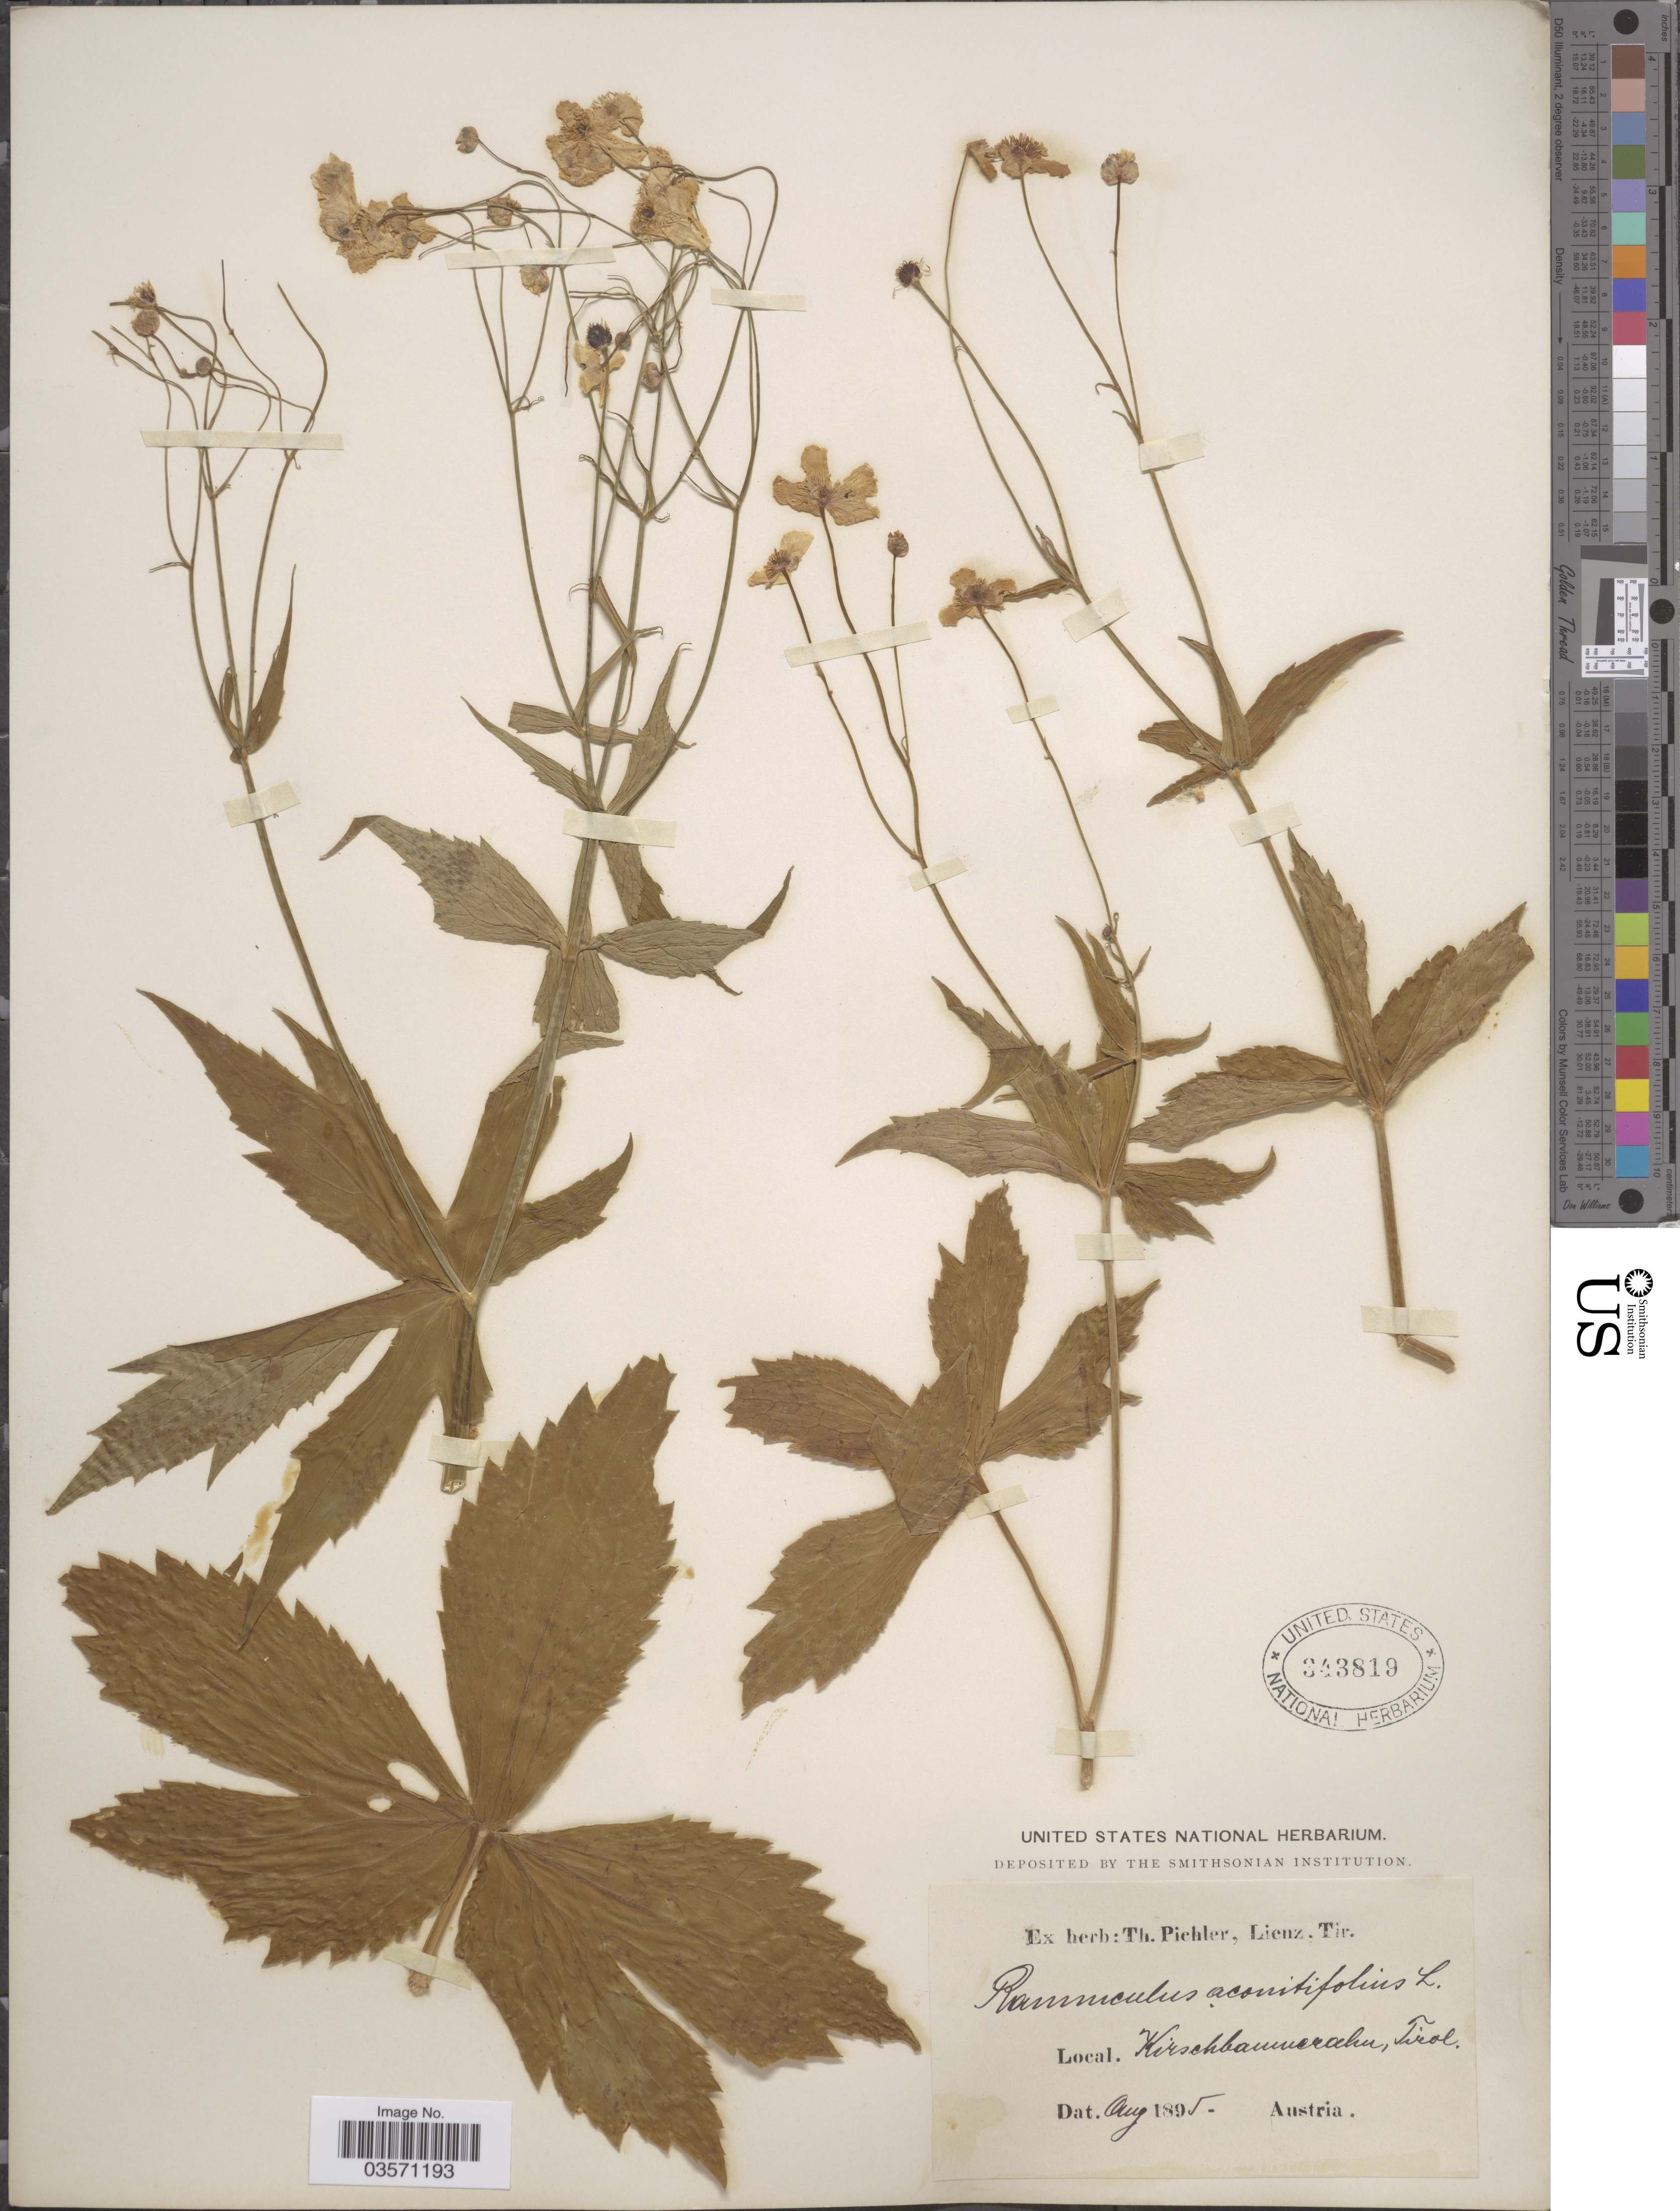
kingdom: Plantae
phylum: Tracheophyta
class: Magnoliopsida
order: Ranunculales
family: Ranunculaceae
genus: Ranunculus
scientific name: Ranunculus aconitifolius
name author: L.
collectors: ex herb. T. Pichler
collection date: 1895-08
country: Austria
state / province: Tirol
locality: Kirschbaumeralm.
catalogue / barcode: US 343819